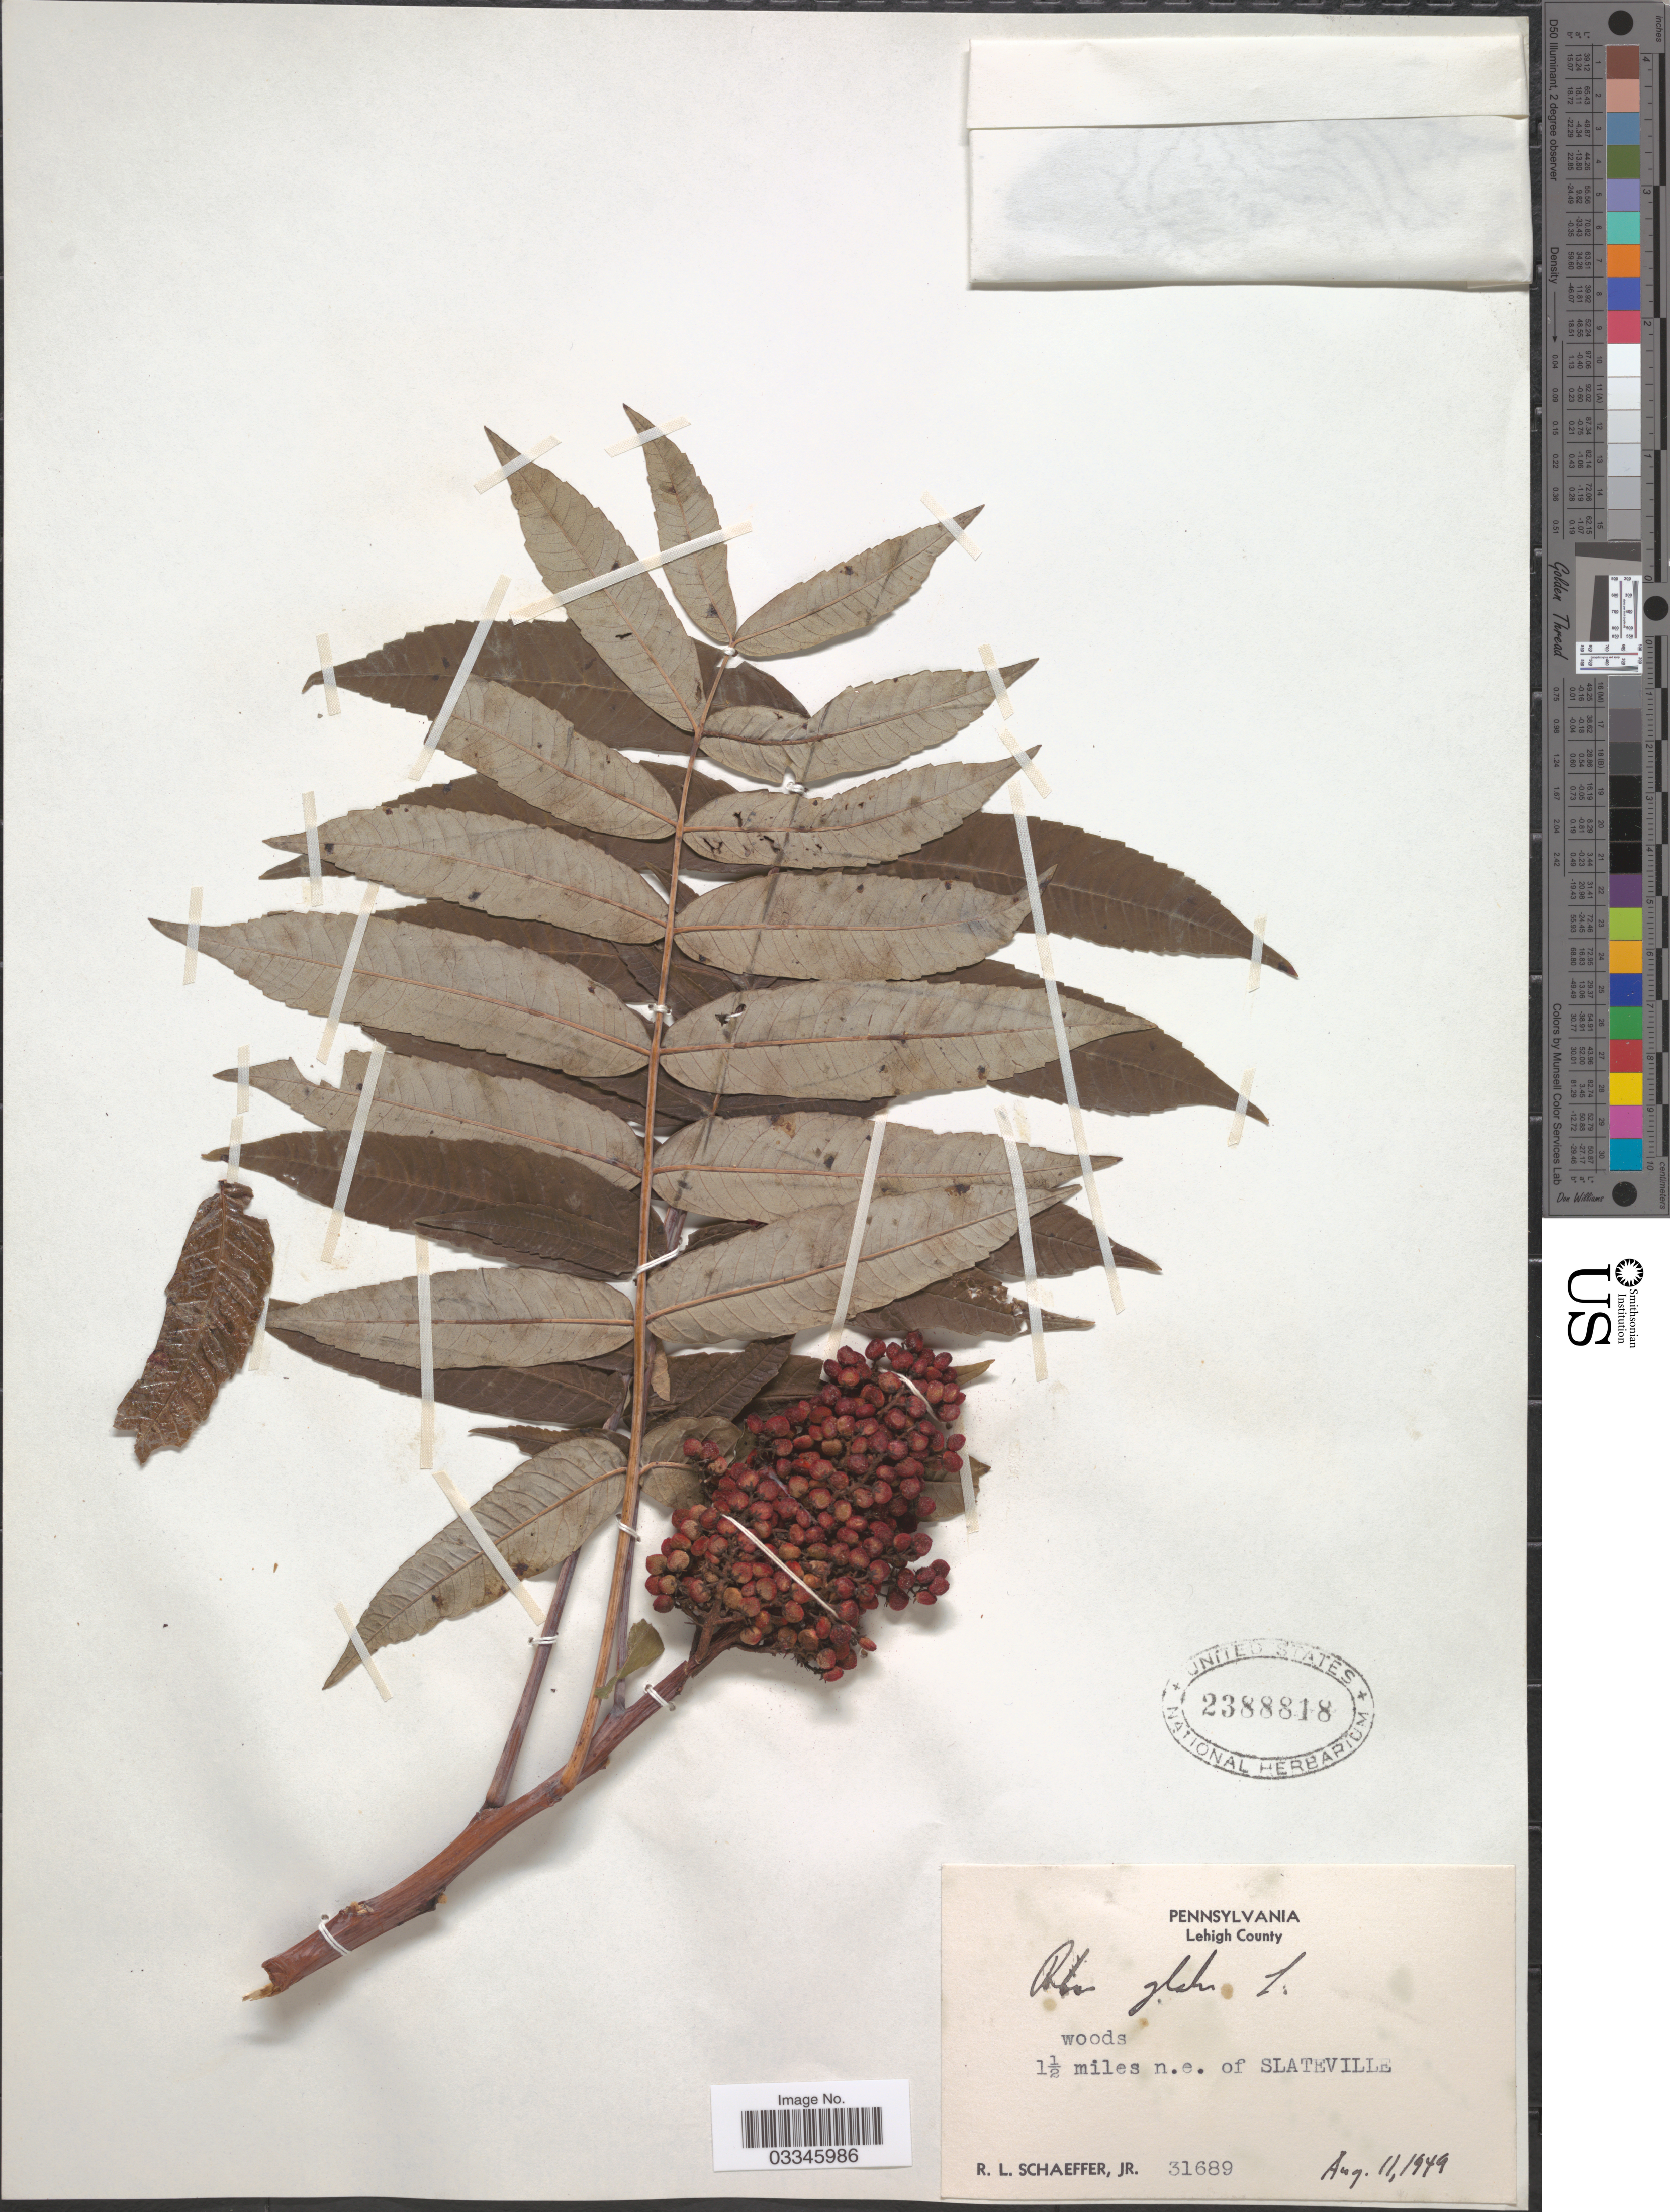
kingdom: Plantae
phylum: Tracheophyta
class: Magnoliopsida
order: Sapindales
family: Anacardiaceae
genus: Rhus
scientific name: Rhus glabra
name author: L.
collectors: R. L. Schaeffer Jr.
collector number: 31689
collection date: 1949-08-11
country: United States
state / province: Pennsylvania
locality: Lehigh County. 1½ miles n.e. of Slateville.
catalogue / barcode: US 2388818